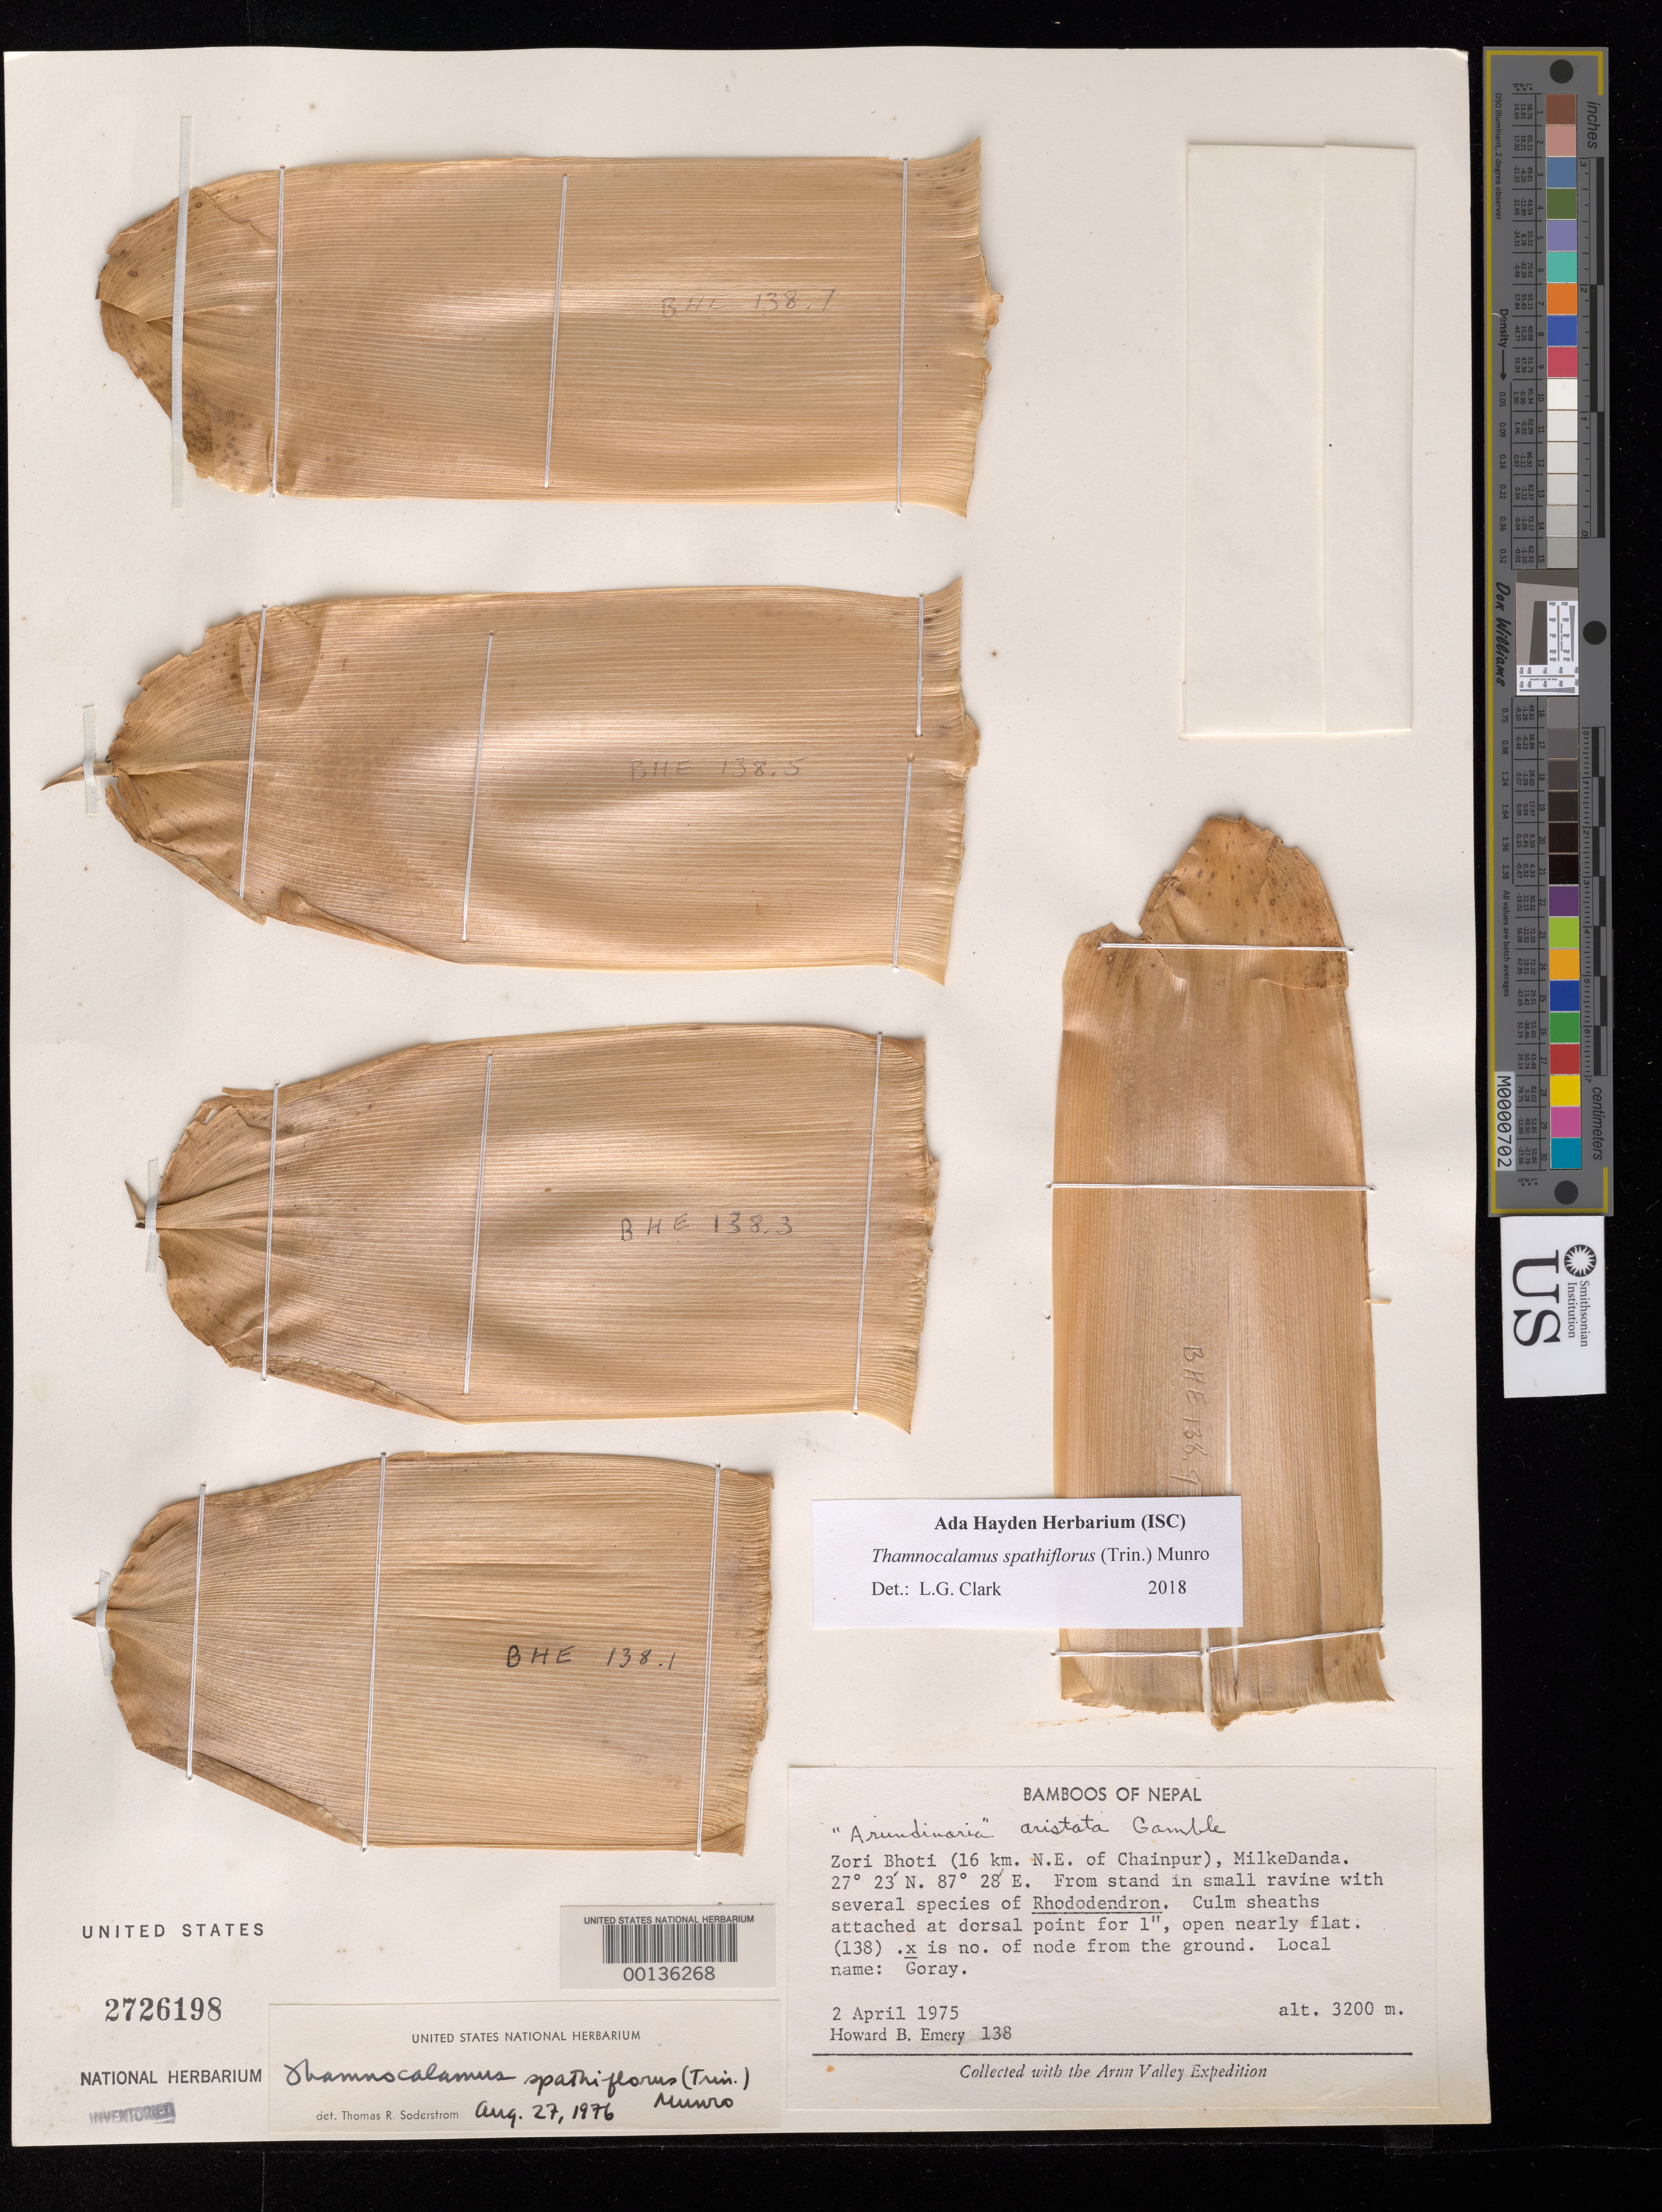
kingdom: Plantae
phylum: Tracheophyta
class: Liliopsida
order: Poales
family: Poaceae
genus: Thamnocalamus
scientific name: Thamnocalamus spathiflorus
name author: (Trin.) Munro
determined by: Clark, L. G.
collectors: H. B. Emery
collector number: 138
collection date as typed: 02 Apr 1975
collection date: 1975-04-02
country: Nepal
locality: Zori bhoti, milke danda lat 27 23'n: long 87 28'e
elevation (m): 3200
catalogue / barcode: US 2726198